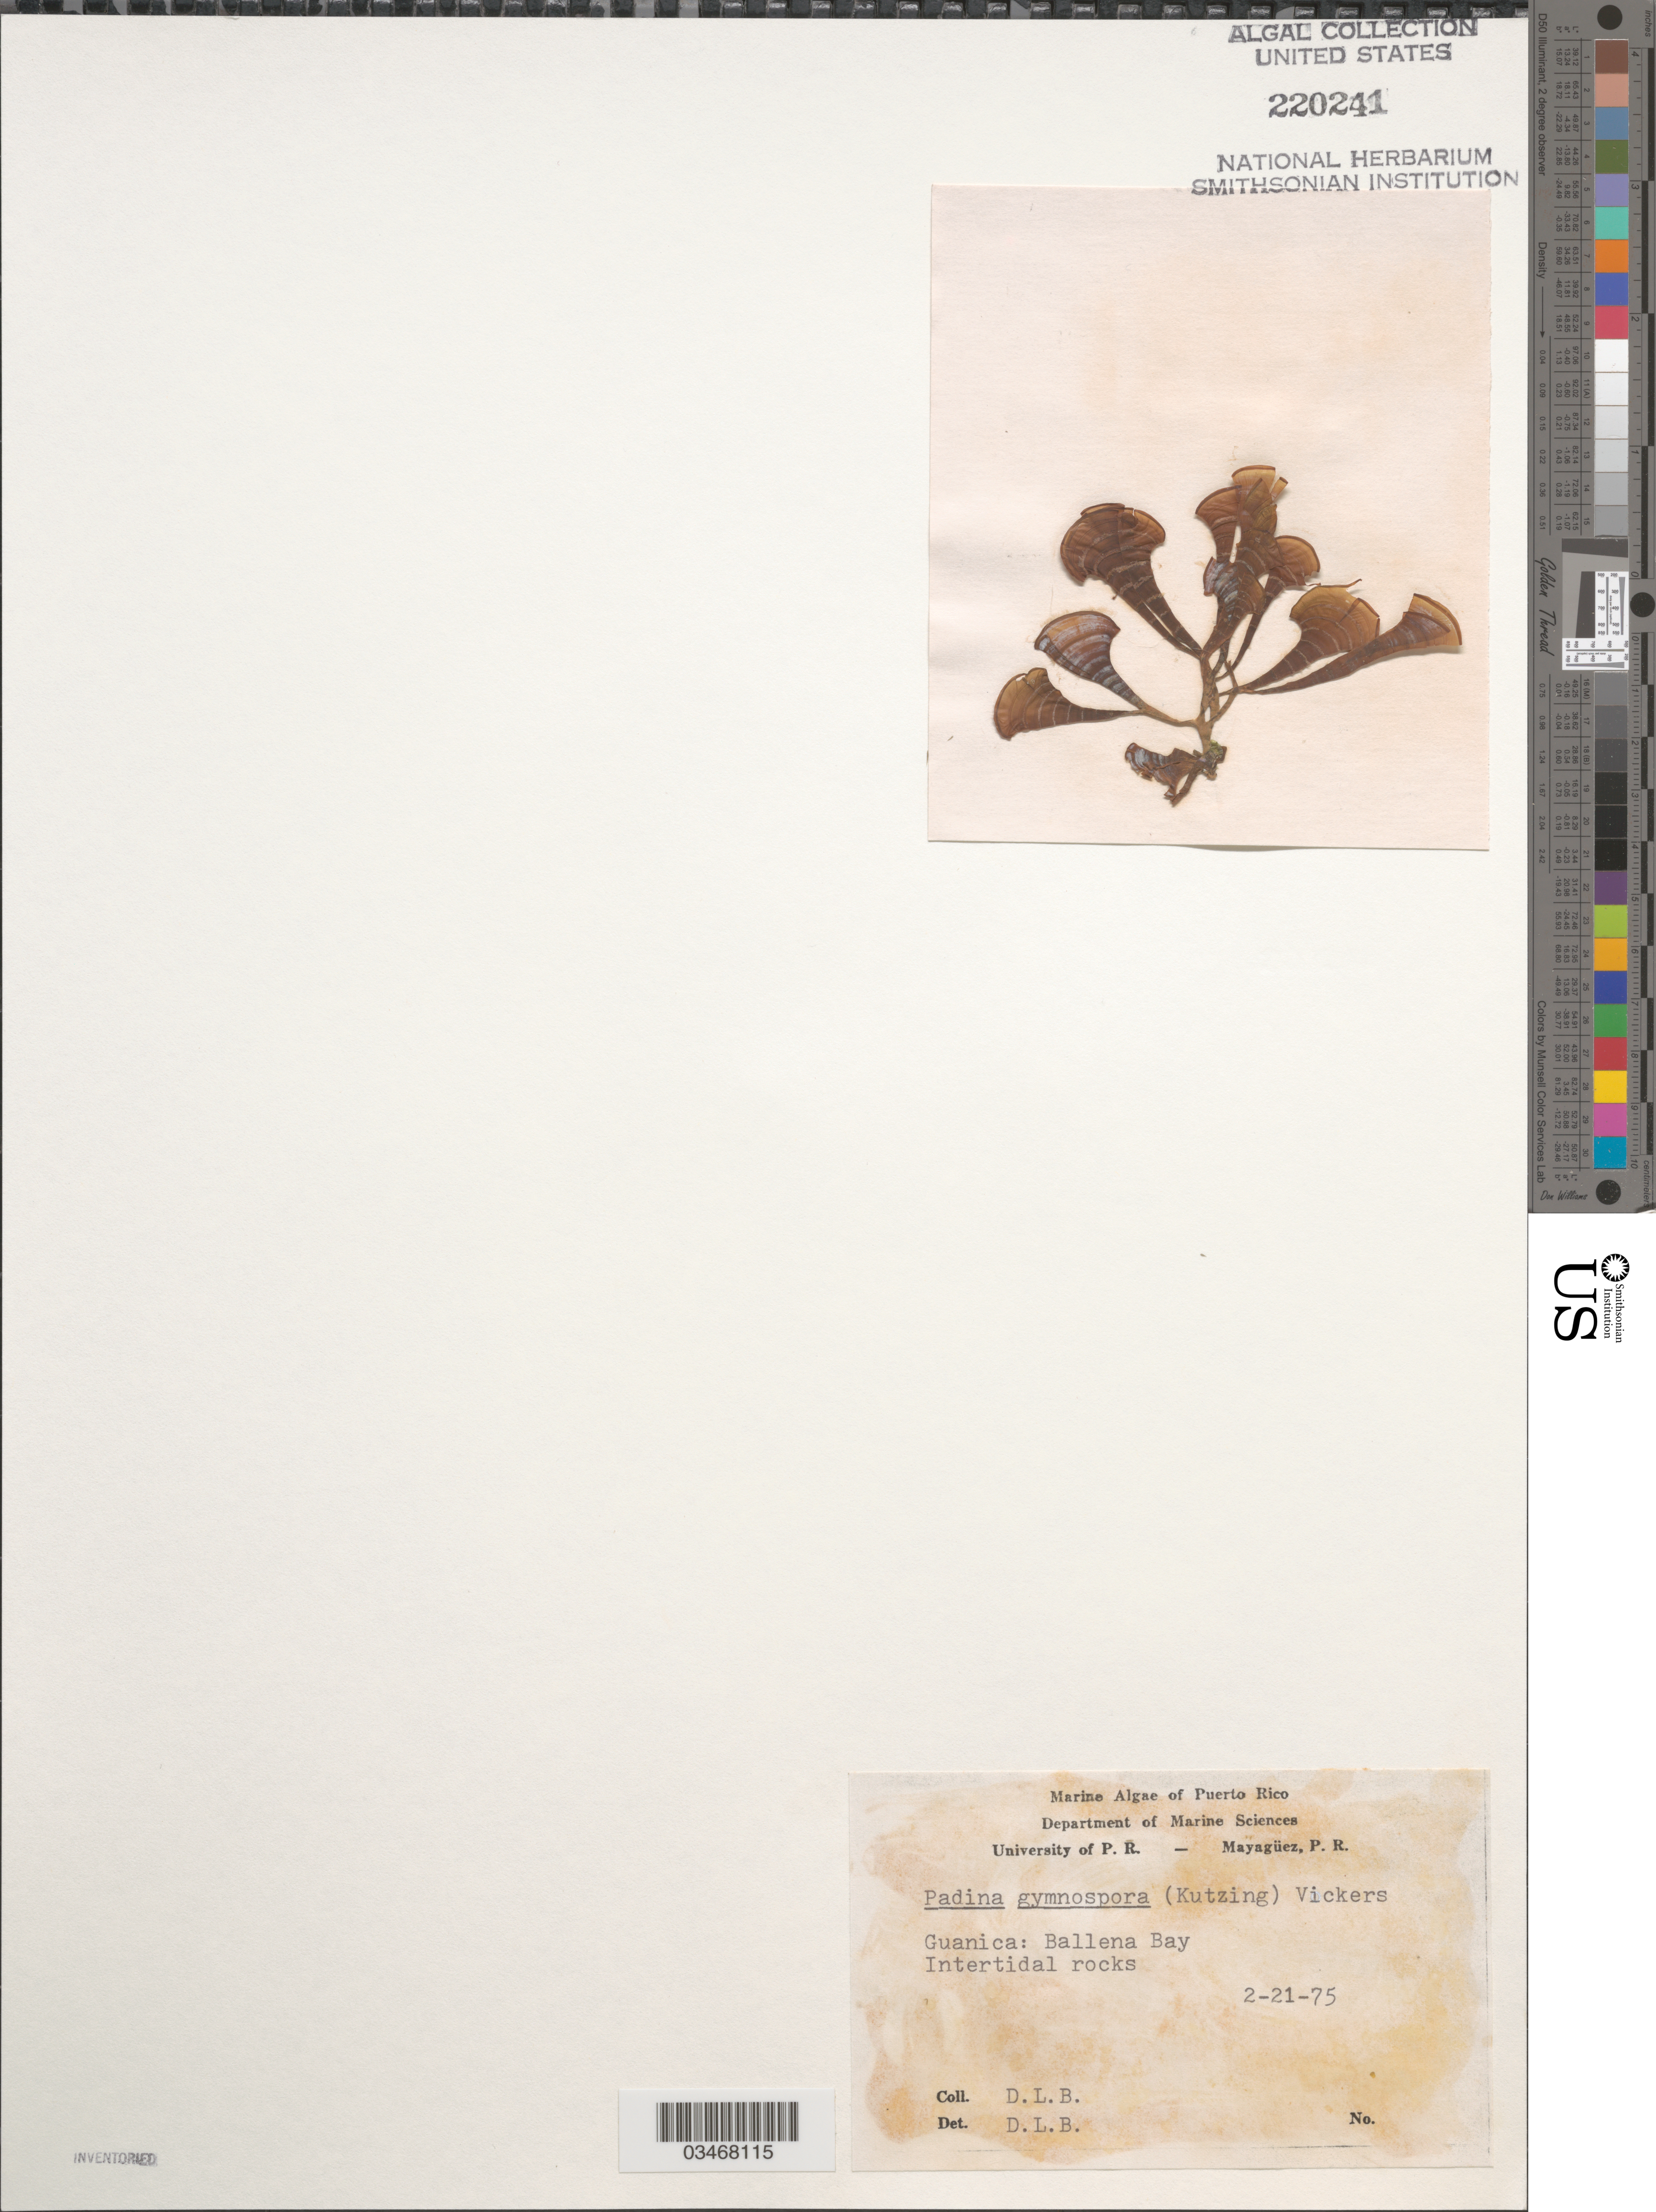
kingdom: Chromista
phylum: Ochrophyta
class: Phaeophyceae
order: Dictyotales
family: Dictyotaceae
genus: Padina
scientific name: Padina gymnospora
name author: (Kütz.) O.G. Sond.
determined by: Ballantine, D. L.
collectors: D.L. Ballantine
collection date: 1975-02-21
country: Puerto Rico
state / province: Guanica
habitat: Intertidal rocks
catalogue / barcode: US 220241